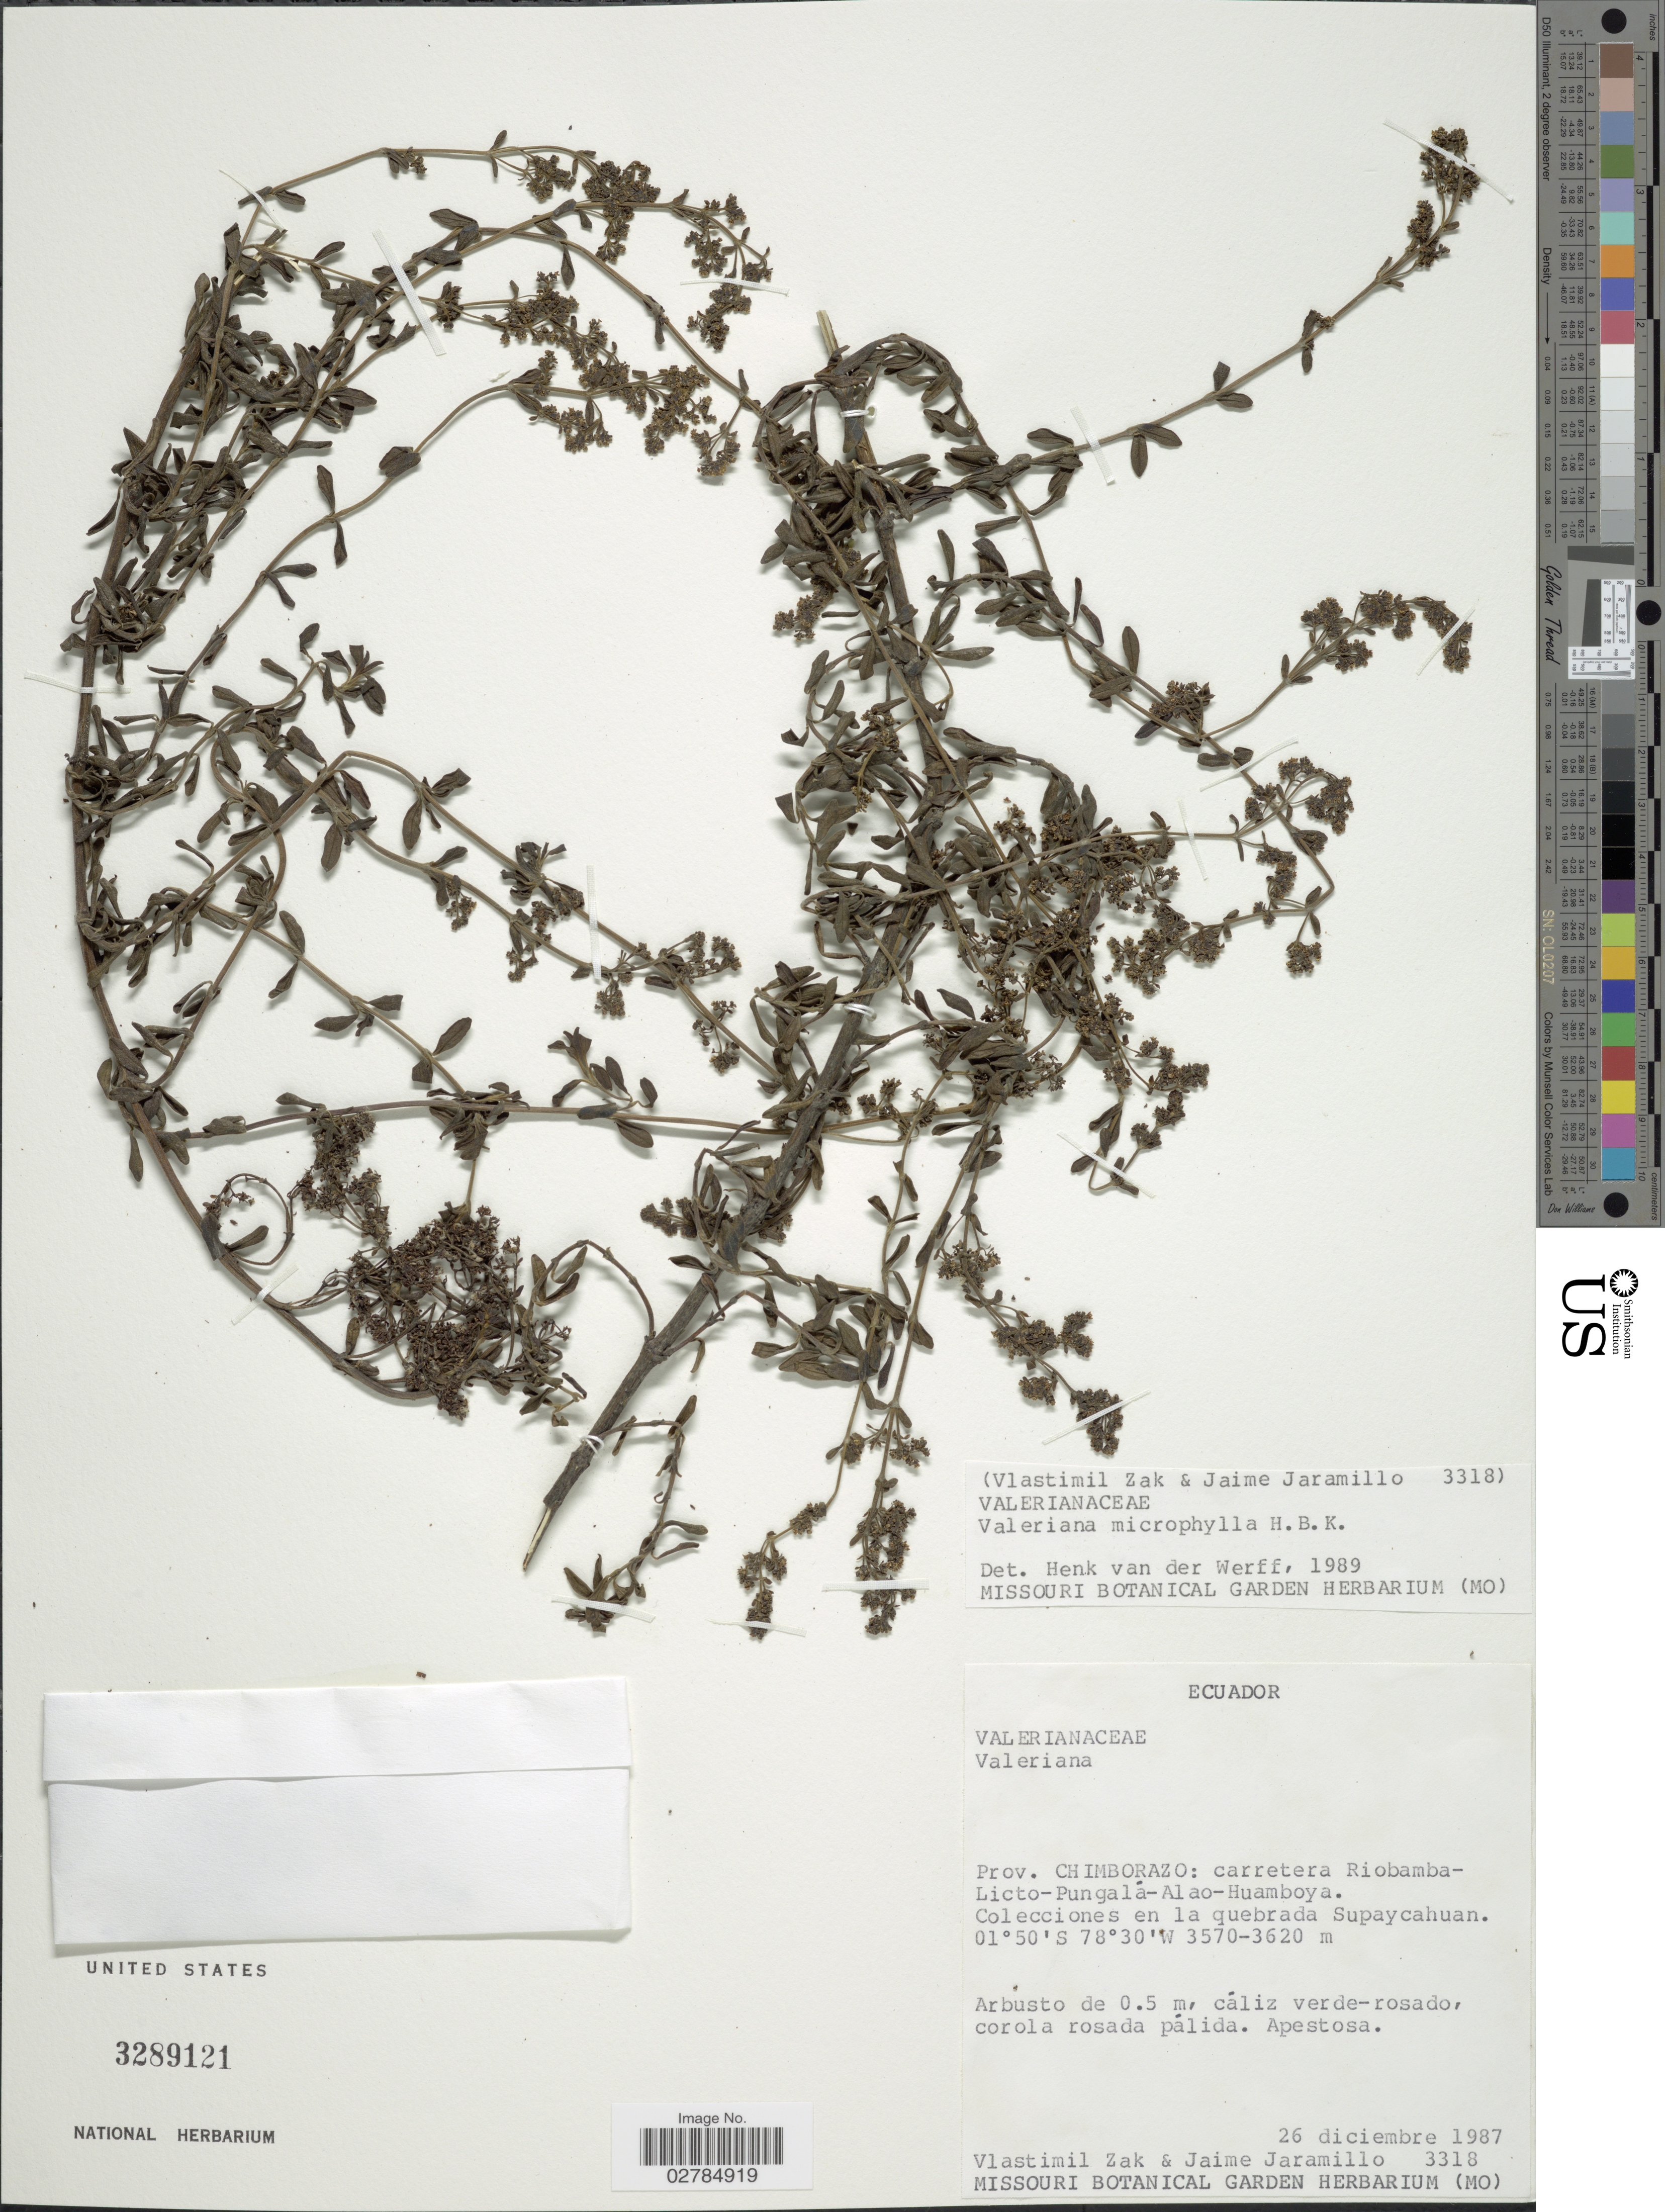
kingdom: Plantae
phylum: Tracheophyta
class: Magnoliopsida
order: Dipsacales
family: Caprifoliaceae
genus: Valeriana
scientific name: Valeriana microphylla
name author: Kunth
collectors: V. Zak & J. Jaramillo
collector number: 3318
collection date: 1987-12-26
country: Ecuador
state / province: Chimborazo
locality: Carretera Riobamba-Licto-Pungalá-Alao-Huamboya. Colecciones en la quebrada Supaycahuan.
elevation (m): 3570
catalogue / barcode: US 3289121